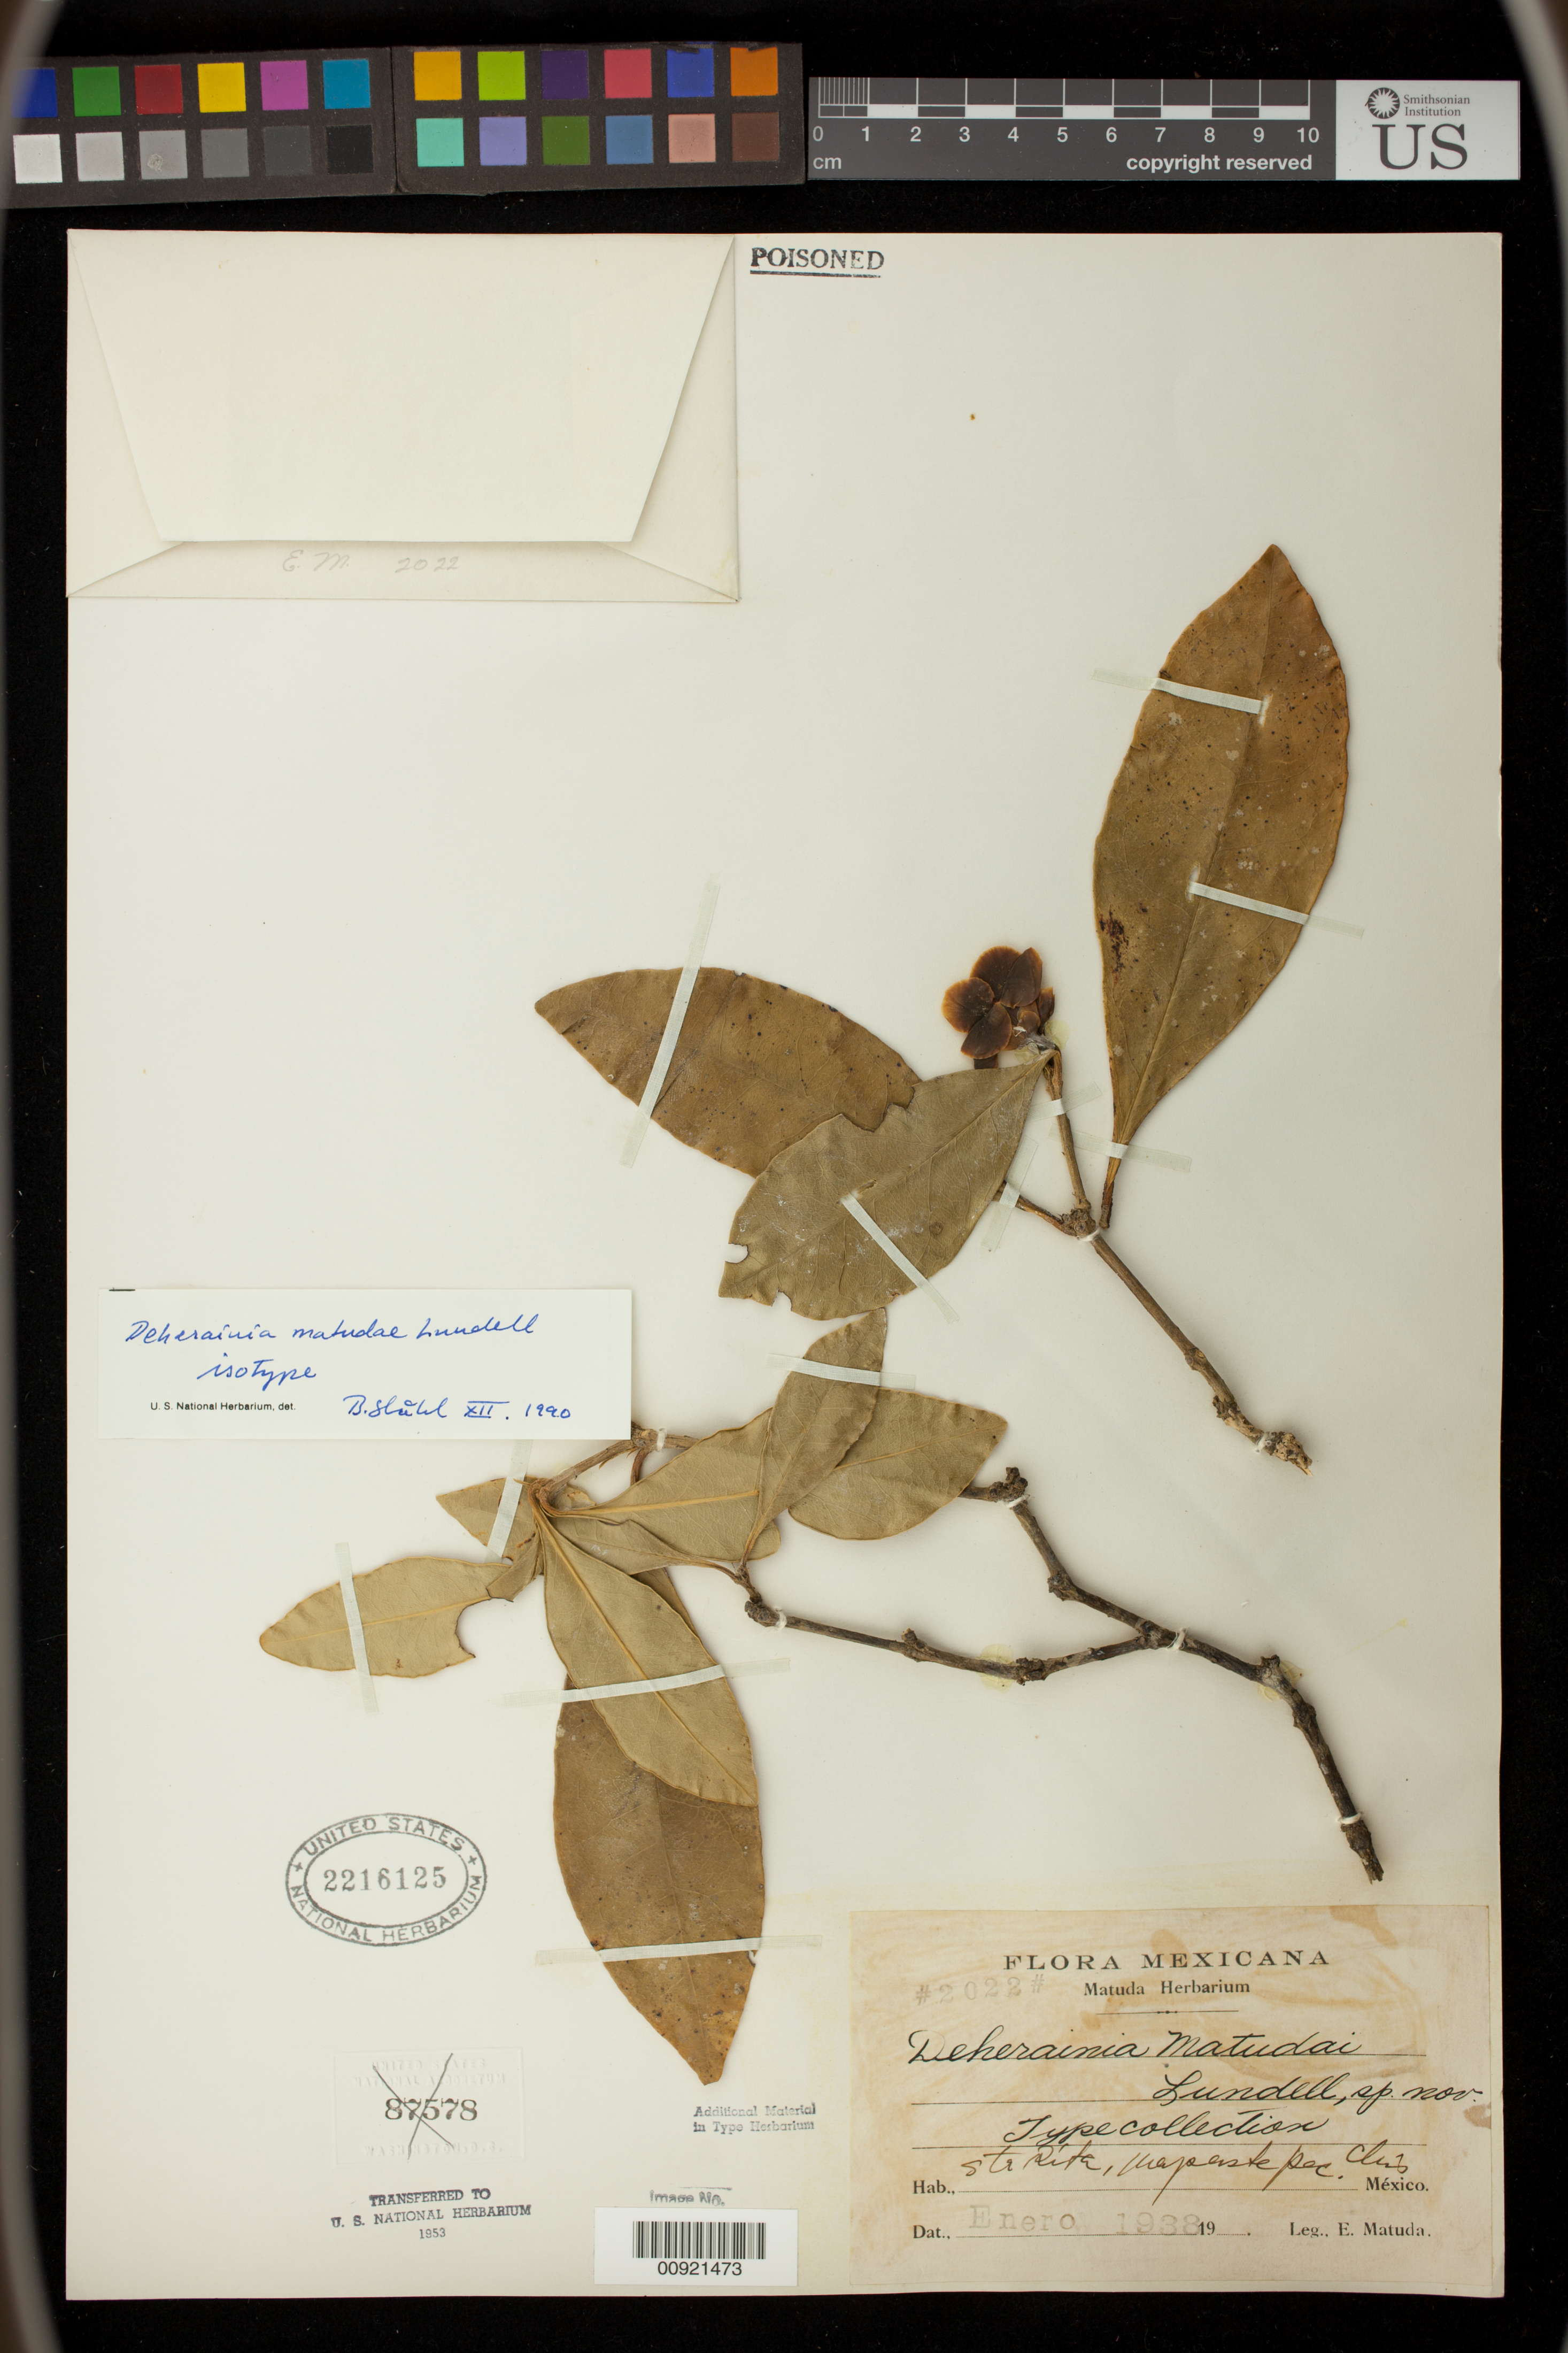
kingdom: Plantae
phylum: Tracheophyta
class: Magnoliopsida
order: Ericales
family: Primulaceae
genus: Deherainia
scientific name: Deherainia matudai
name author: Lundell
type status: Isotype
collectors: E. Matuda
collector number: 2022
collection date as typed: Jan 1938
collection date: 1938-01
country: Mexico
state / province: Chiapas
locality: Santa Rita, Mapastepec.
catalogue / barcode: US 2216125